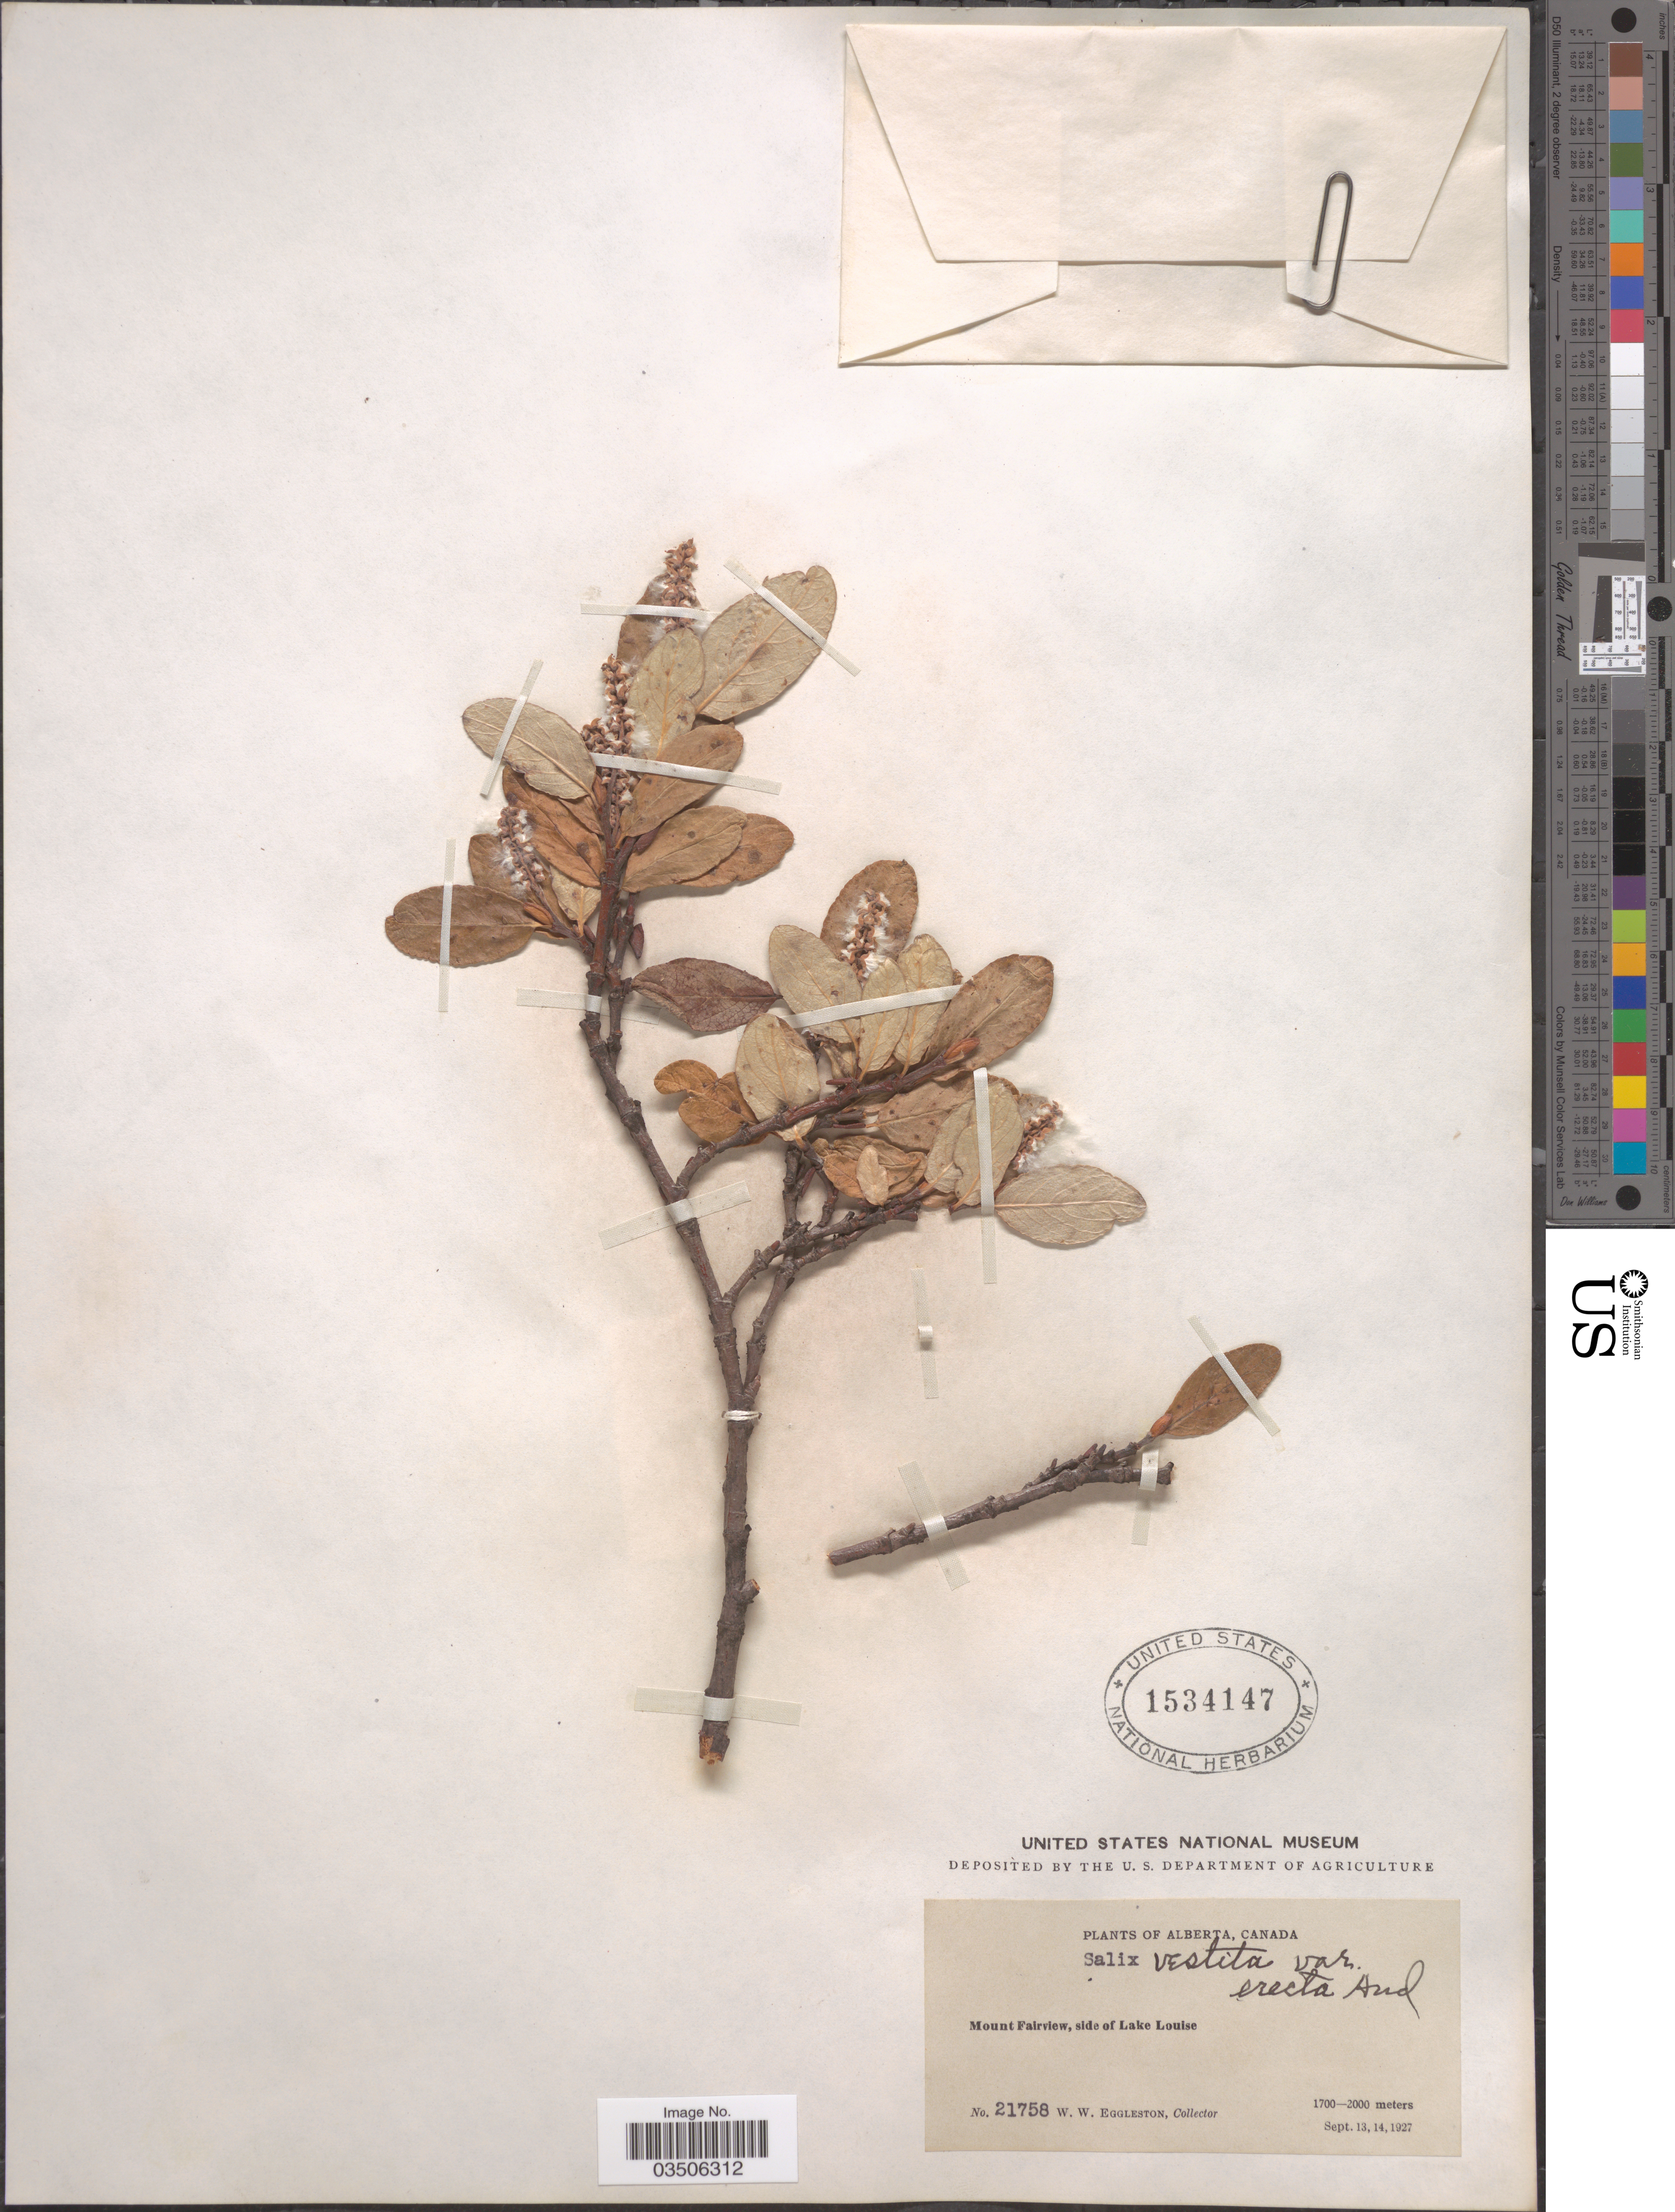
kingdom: Plantae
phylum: Tracheophyta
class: Magnoliopsida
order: Malpighiales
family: Salicaceae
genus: Salix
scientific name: Salix vestita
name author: Pursh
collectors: W. W. Eggleston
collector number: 21758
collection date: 1927-09-13/1927-09-14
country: Canada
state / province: Alberta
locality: Mount Fairview, side of Lake Louise.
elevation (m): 1700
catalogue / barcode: US 1534147